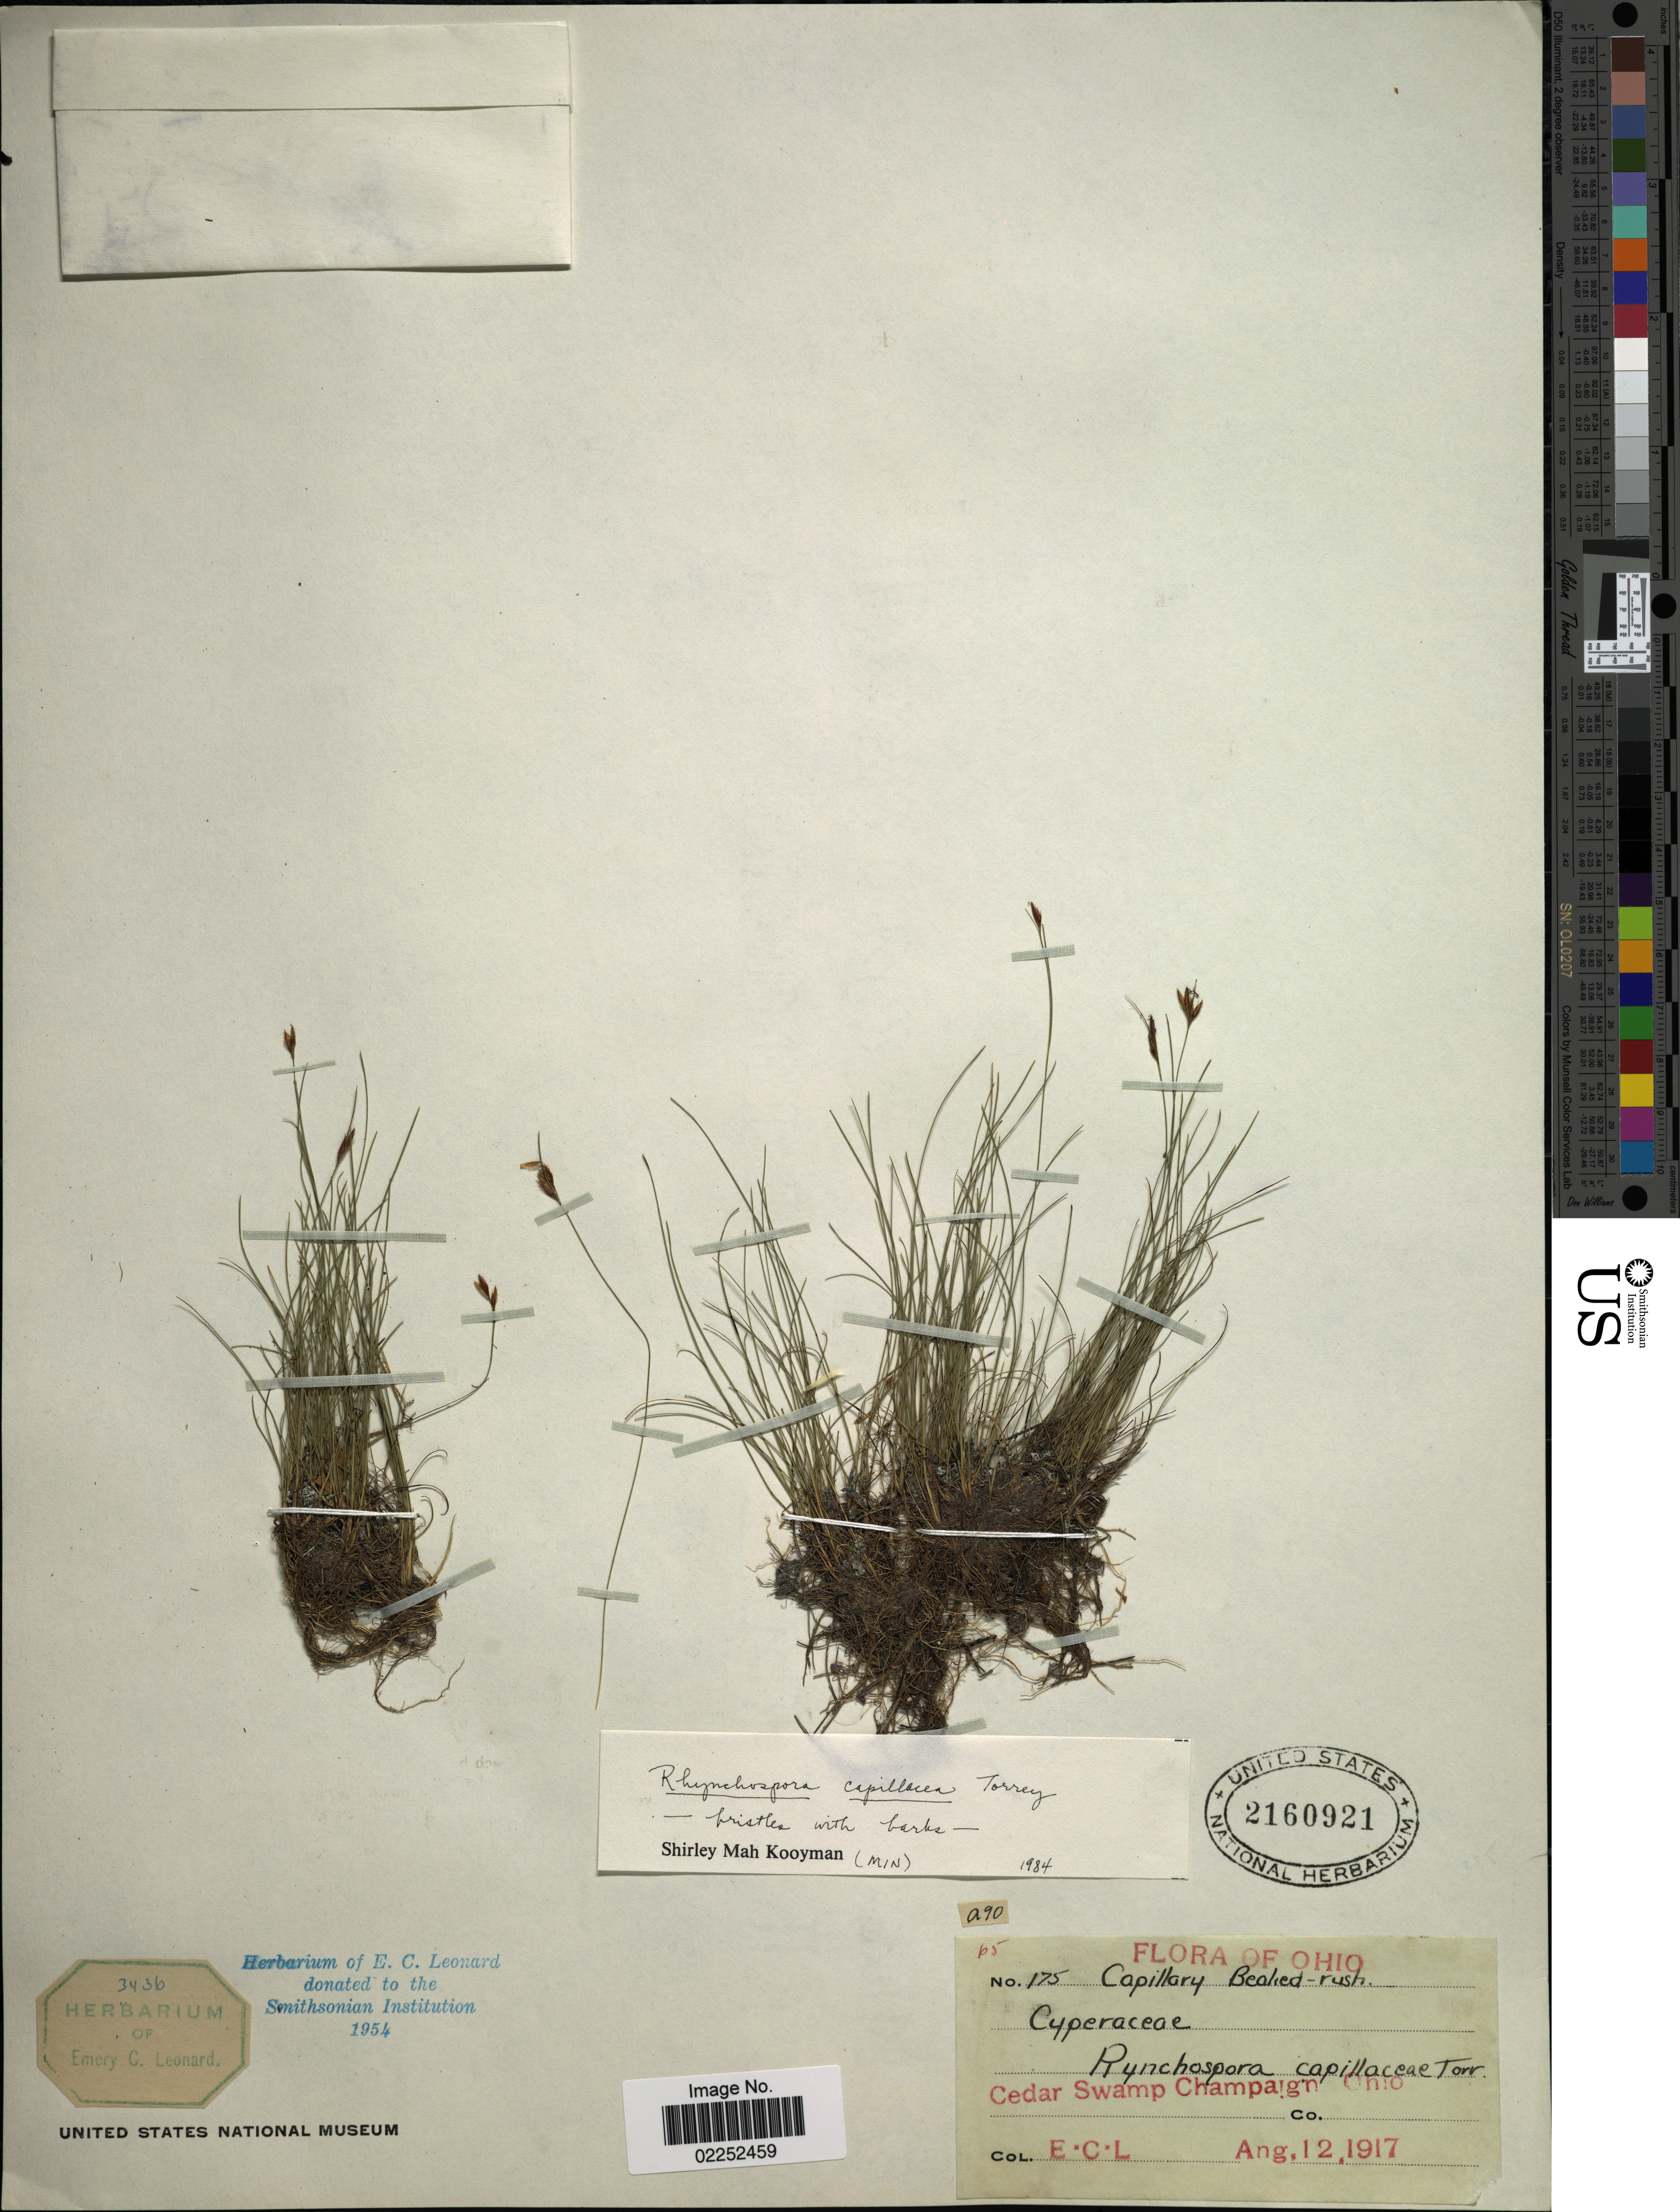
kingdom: Plantae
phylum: Tracheophyta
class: Liliopsida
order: Poales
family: Cyperaceae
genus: Rhynchospora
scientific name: Rhynchospora capillacea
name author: Torr.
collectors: E. C. Leonard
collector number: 175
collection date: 1917-08-12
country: United States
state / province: Ohio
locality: Cedar Swamp Champaign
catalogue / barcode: US 2160921